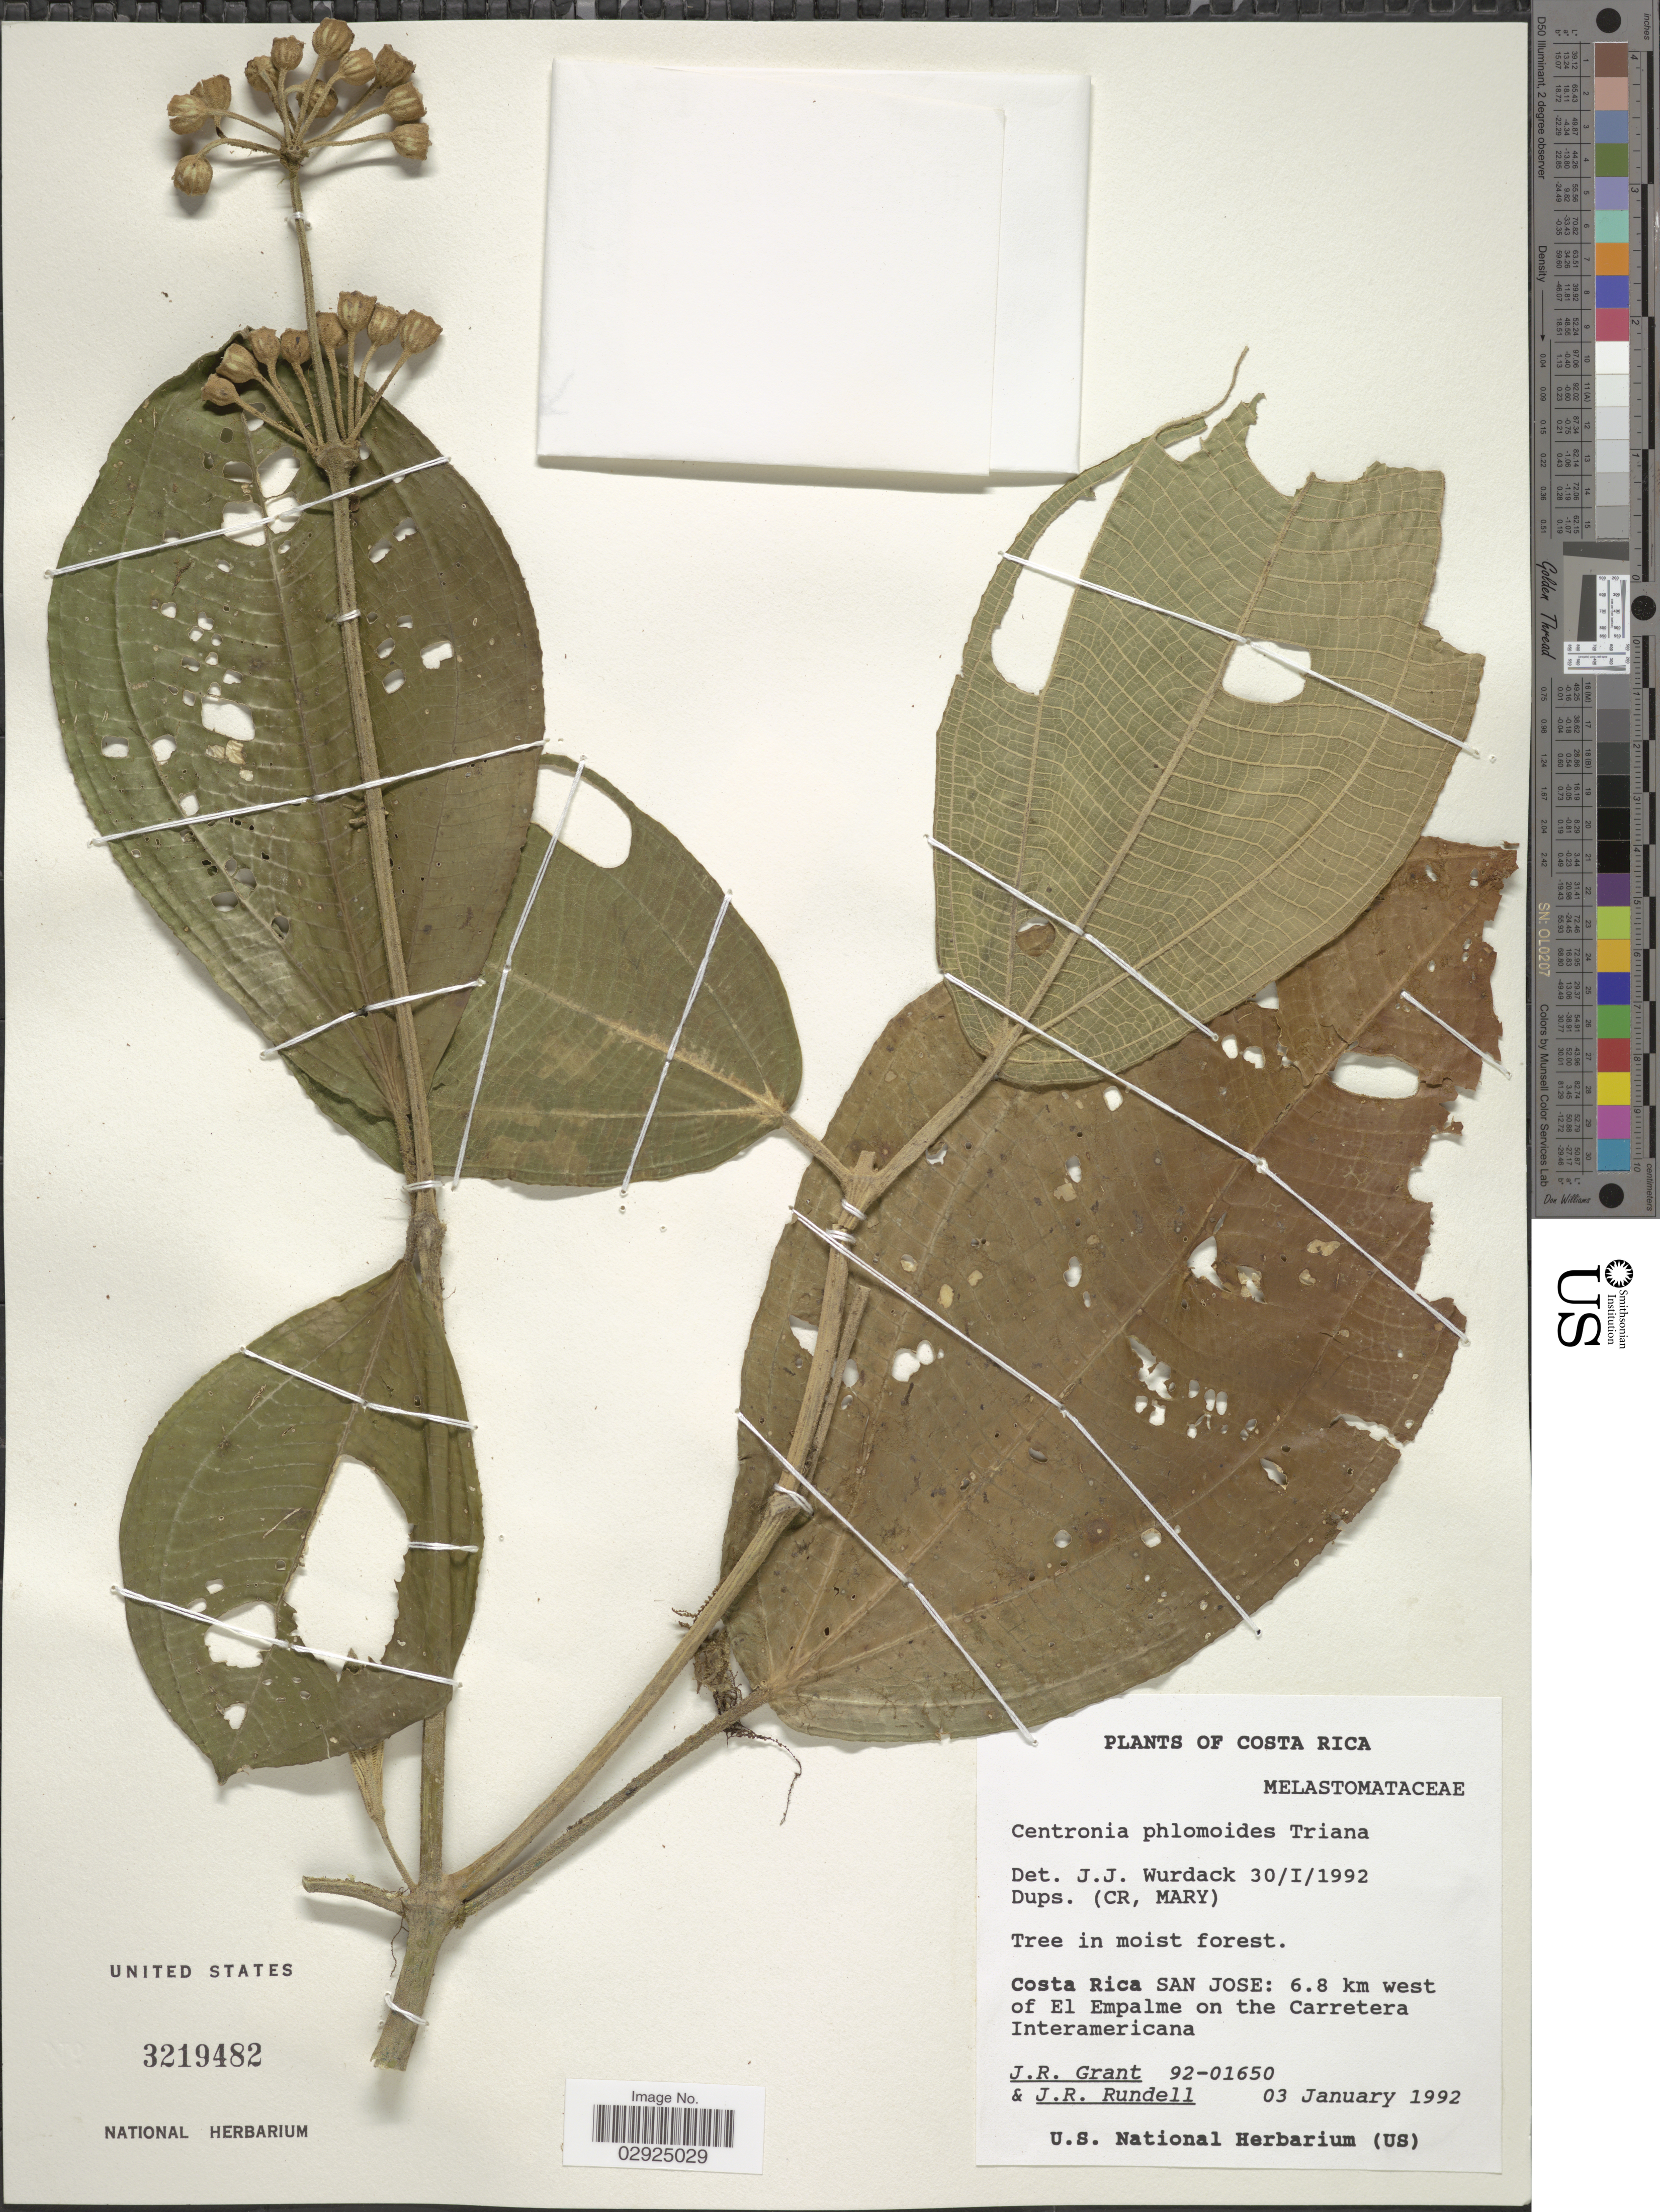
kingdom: Plantae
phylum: Tracheophyta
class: Magnoliopsida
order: Myrtales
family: Melastomataceae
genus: Meriania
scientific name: Meriania phlomoides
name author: (Triana) Almeda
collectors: J. Grant & J. R. Rundell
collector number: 92-01650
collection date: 1992-01-03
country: Costa Rica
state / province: San José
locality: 6.8 km west of El Empalme on the Carretera Interamericana.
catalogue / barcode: US 3219482